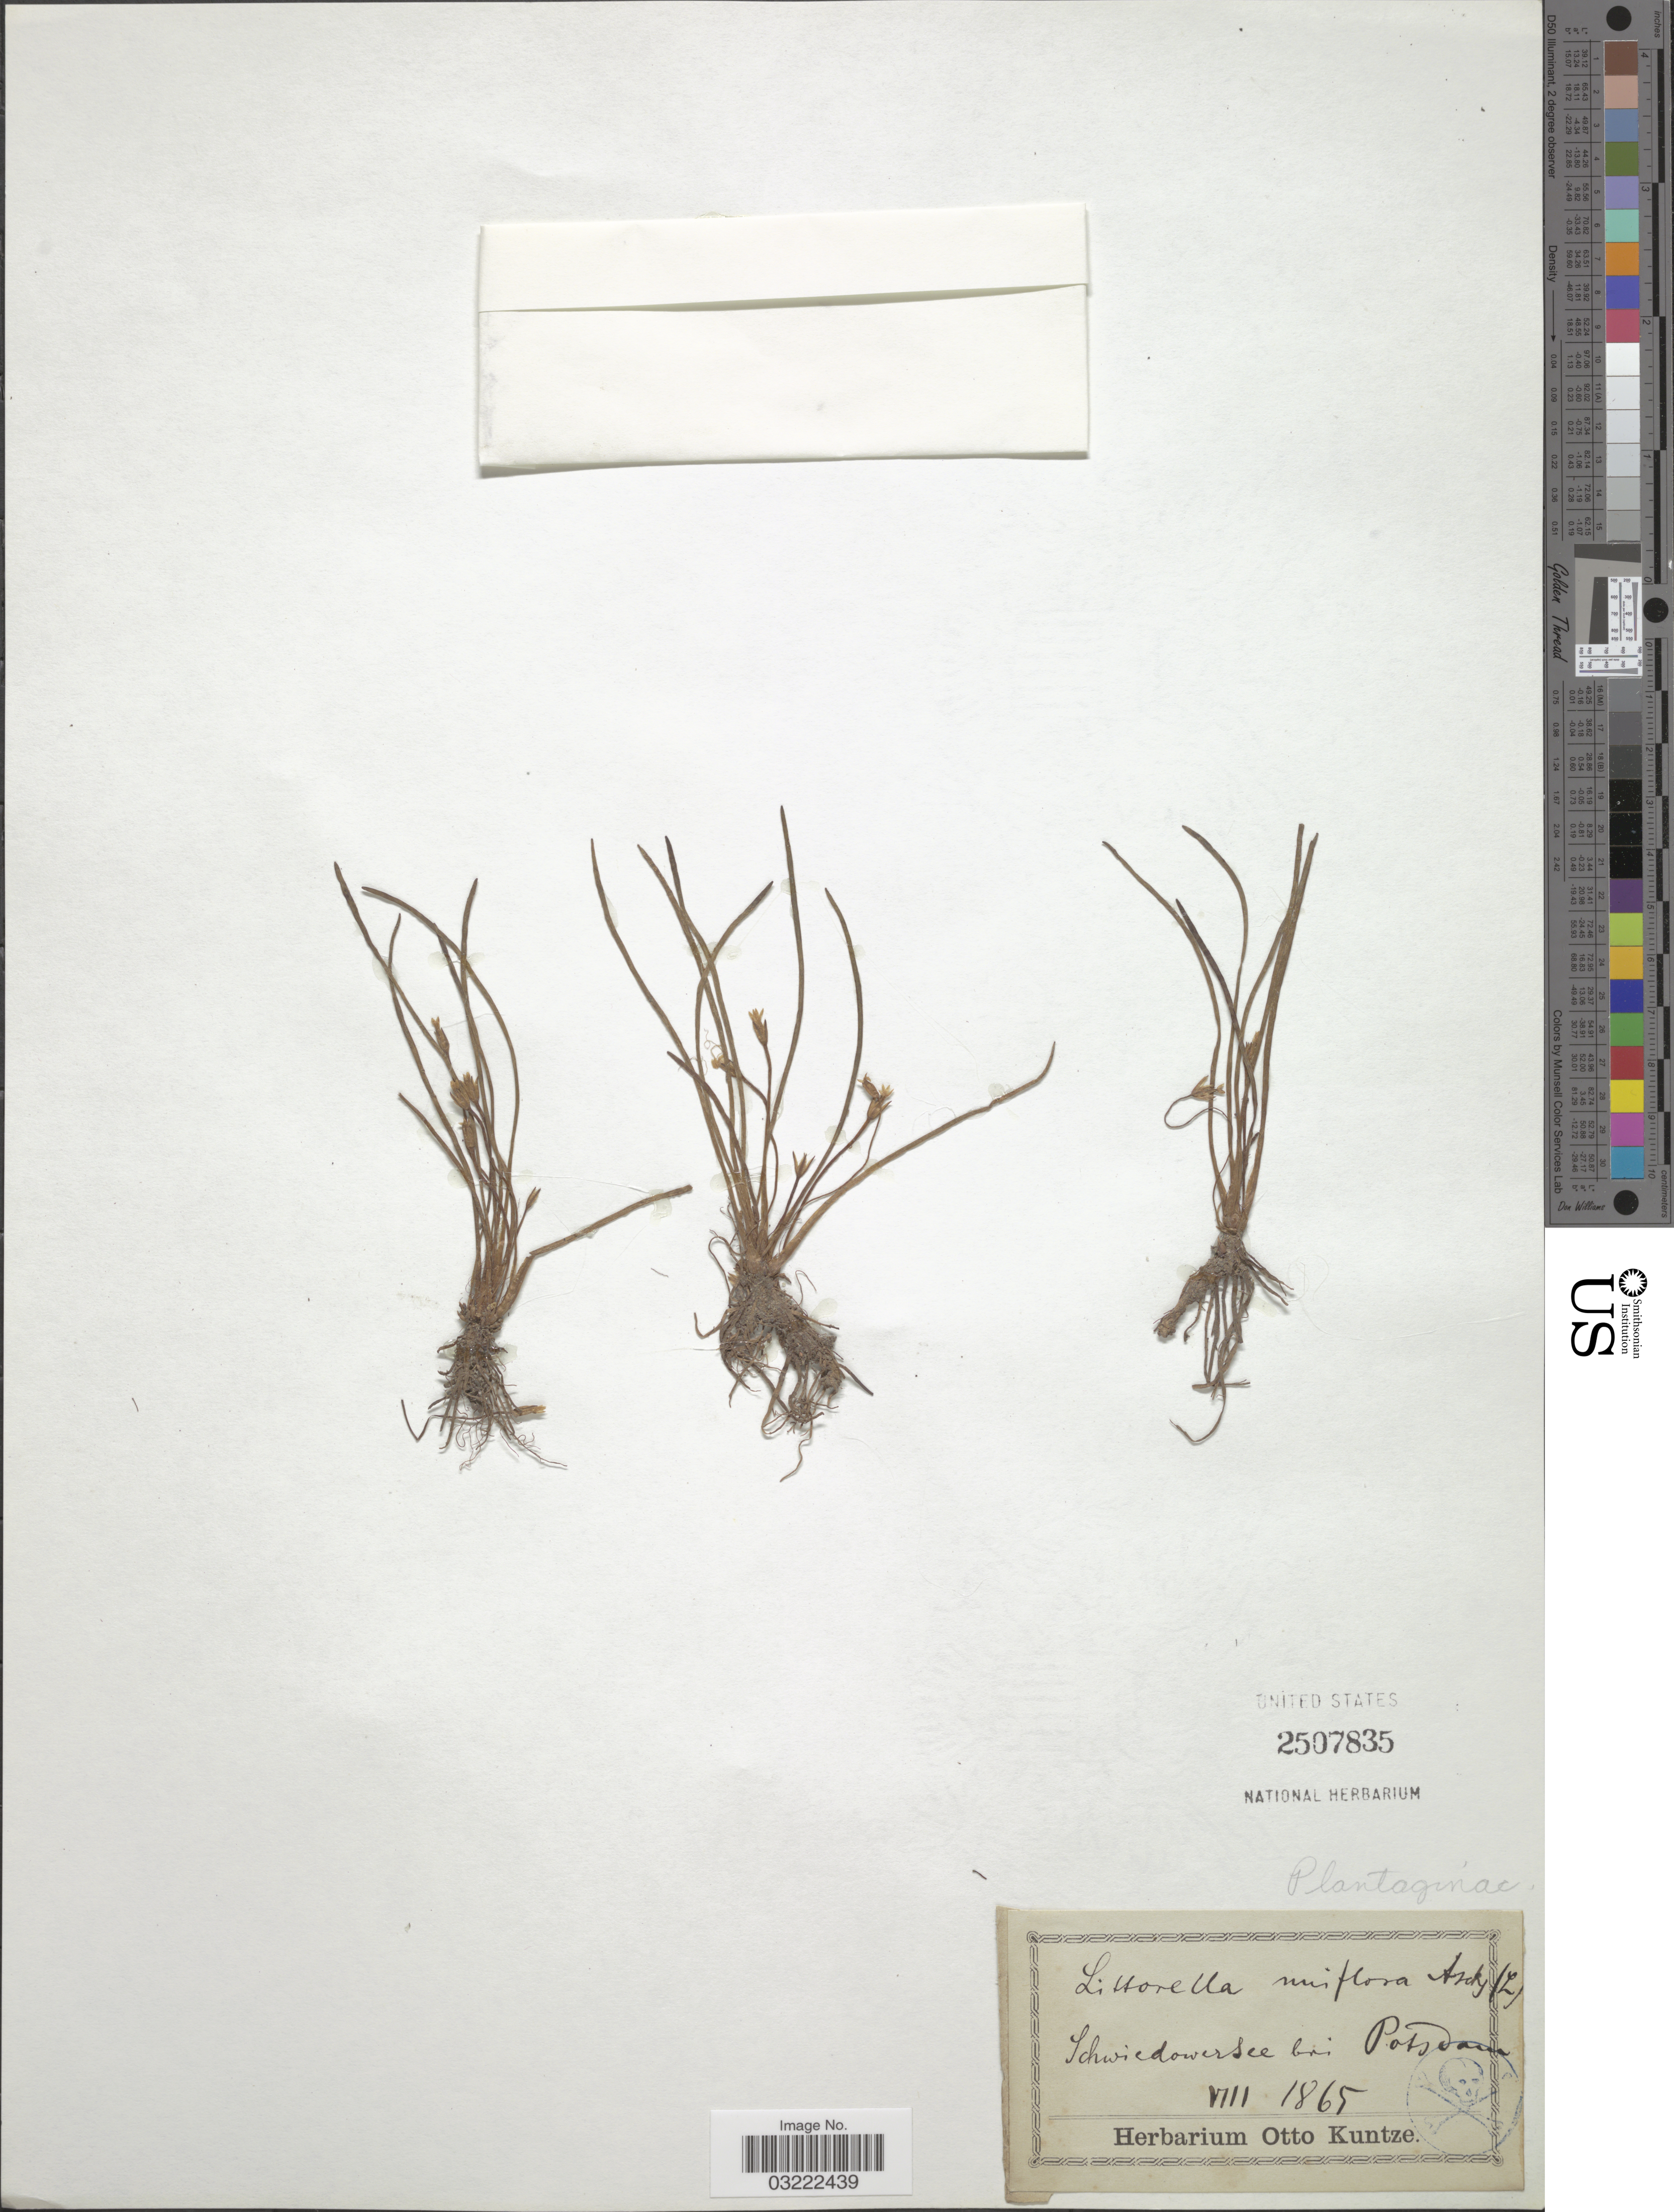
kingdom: Plantae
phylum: Tracheophyta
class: Magnoliopsida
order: Lamiales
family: Plantaginaceae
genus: Littorella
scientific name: Littorella uniflora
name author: (L.) Asch.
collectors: ex herb. Otto Kuntze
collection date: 1865-08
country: Germany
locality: Schwiedowersee bei Potsdam.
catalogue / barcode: US 2507835